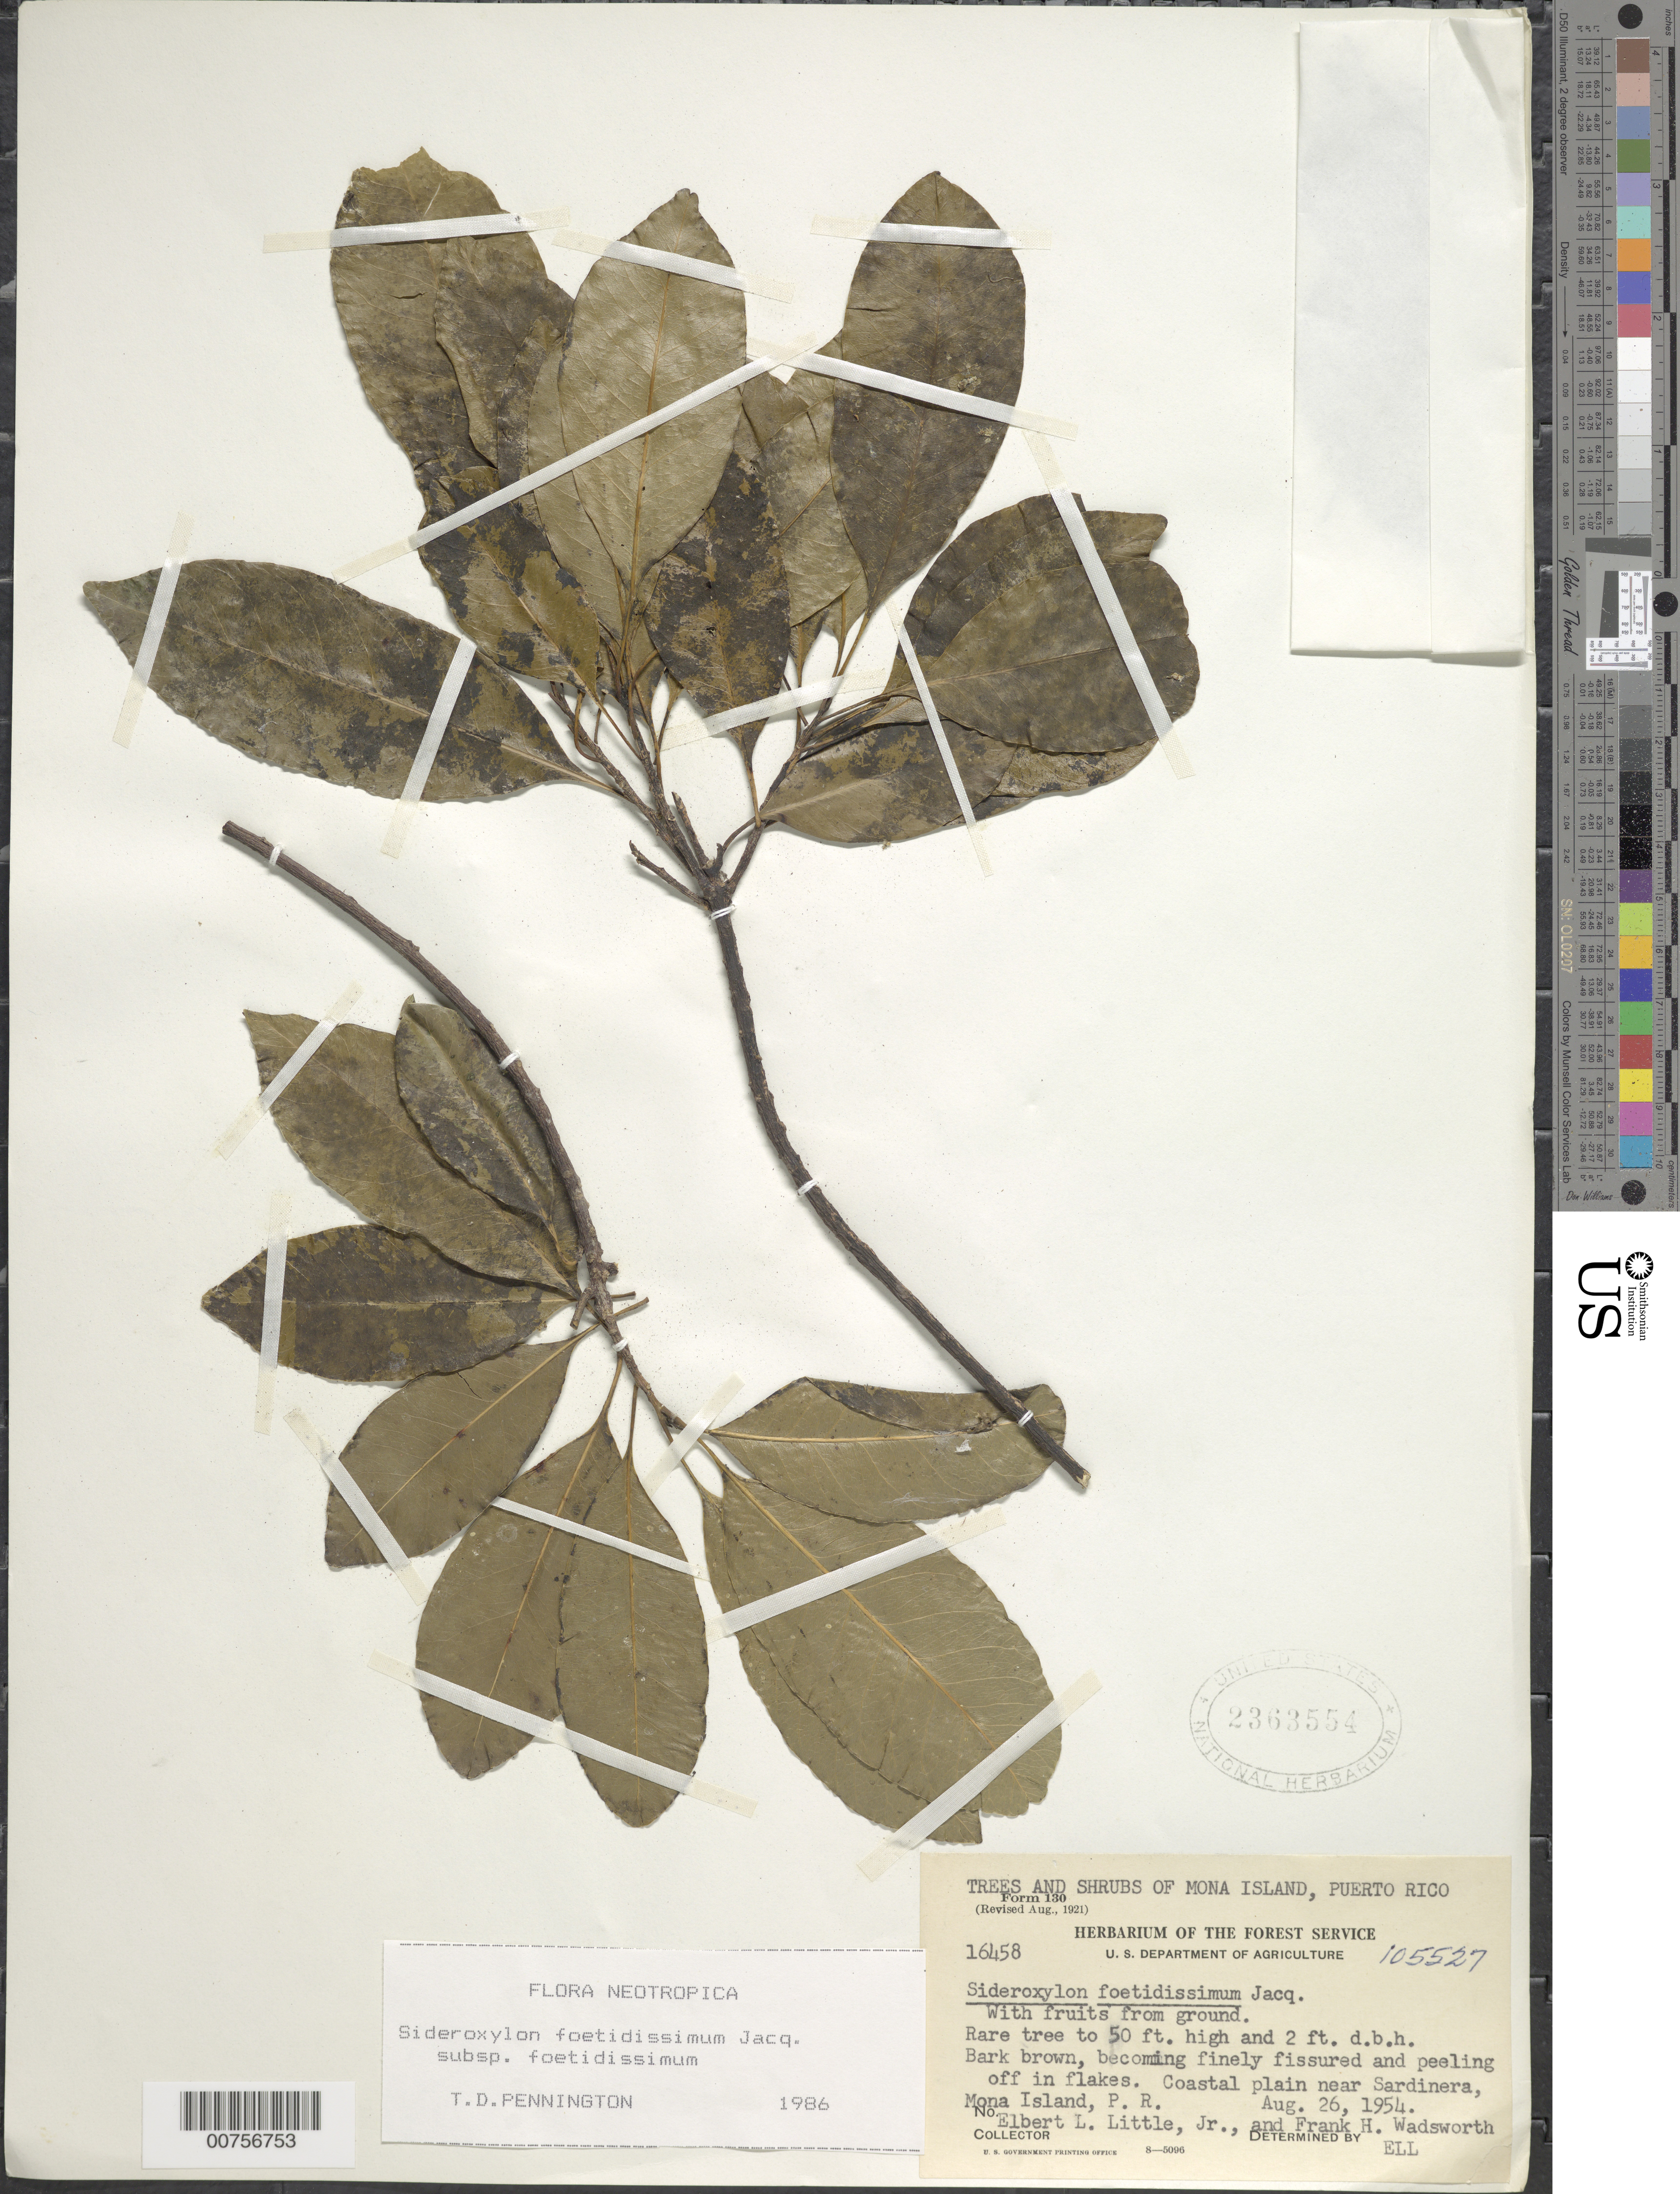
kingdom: Plantae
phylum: Tracheophyta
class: Magnoliopsida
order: Ericales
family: Sapotaceae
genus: Sideroxylon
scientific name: Sideroxylon foetidissimum subsp. foetidissimum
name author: Jacq.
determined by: Pennington, T. D., (K)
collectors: E. L. Little & F. Wadsworth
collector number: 16458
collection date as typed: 26 Aug 1954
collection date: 1954-08-26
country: Puerto Rico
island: Mona I.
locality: Near Sardinera.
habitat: Coastal plain.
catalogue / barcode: US 2363554